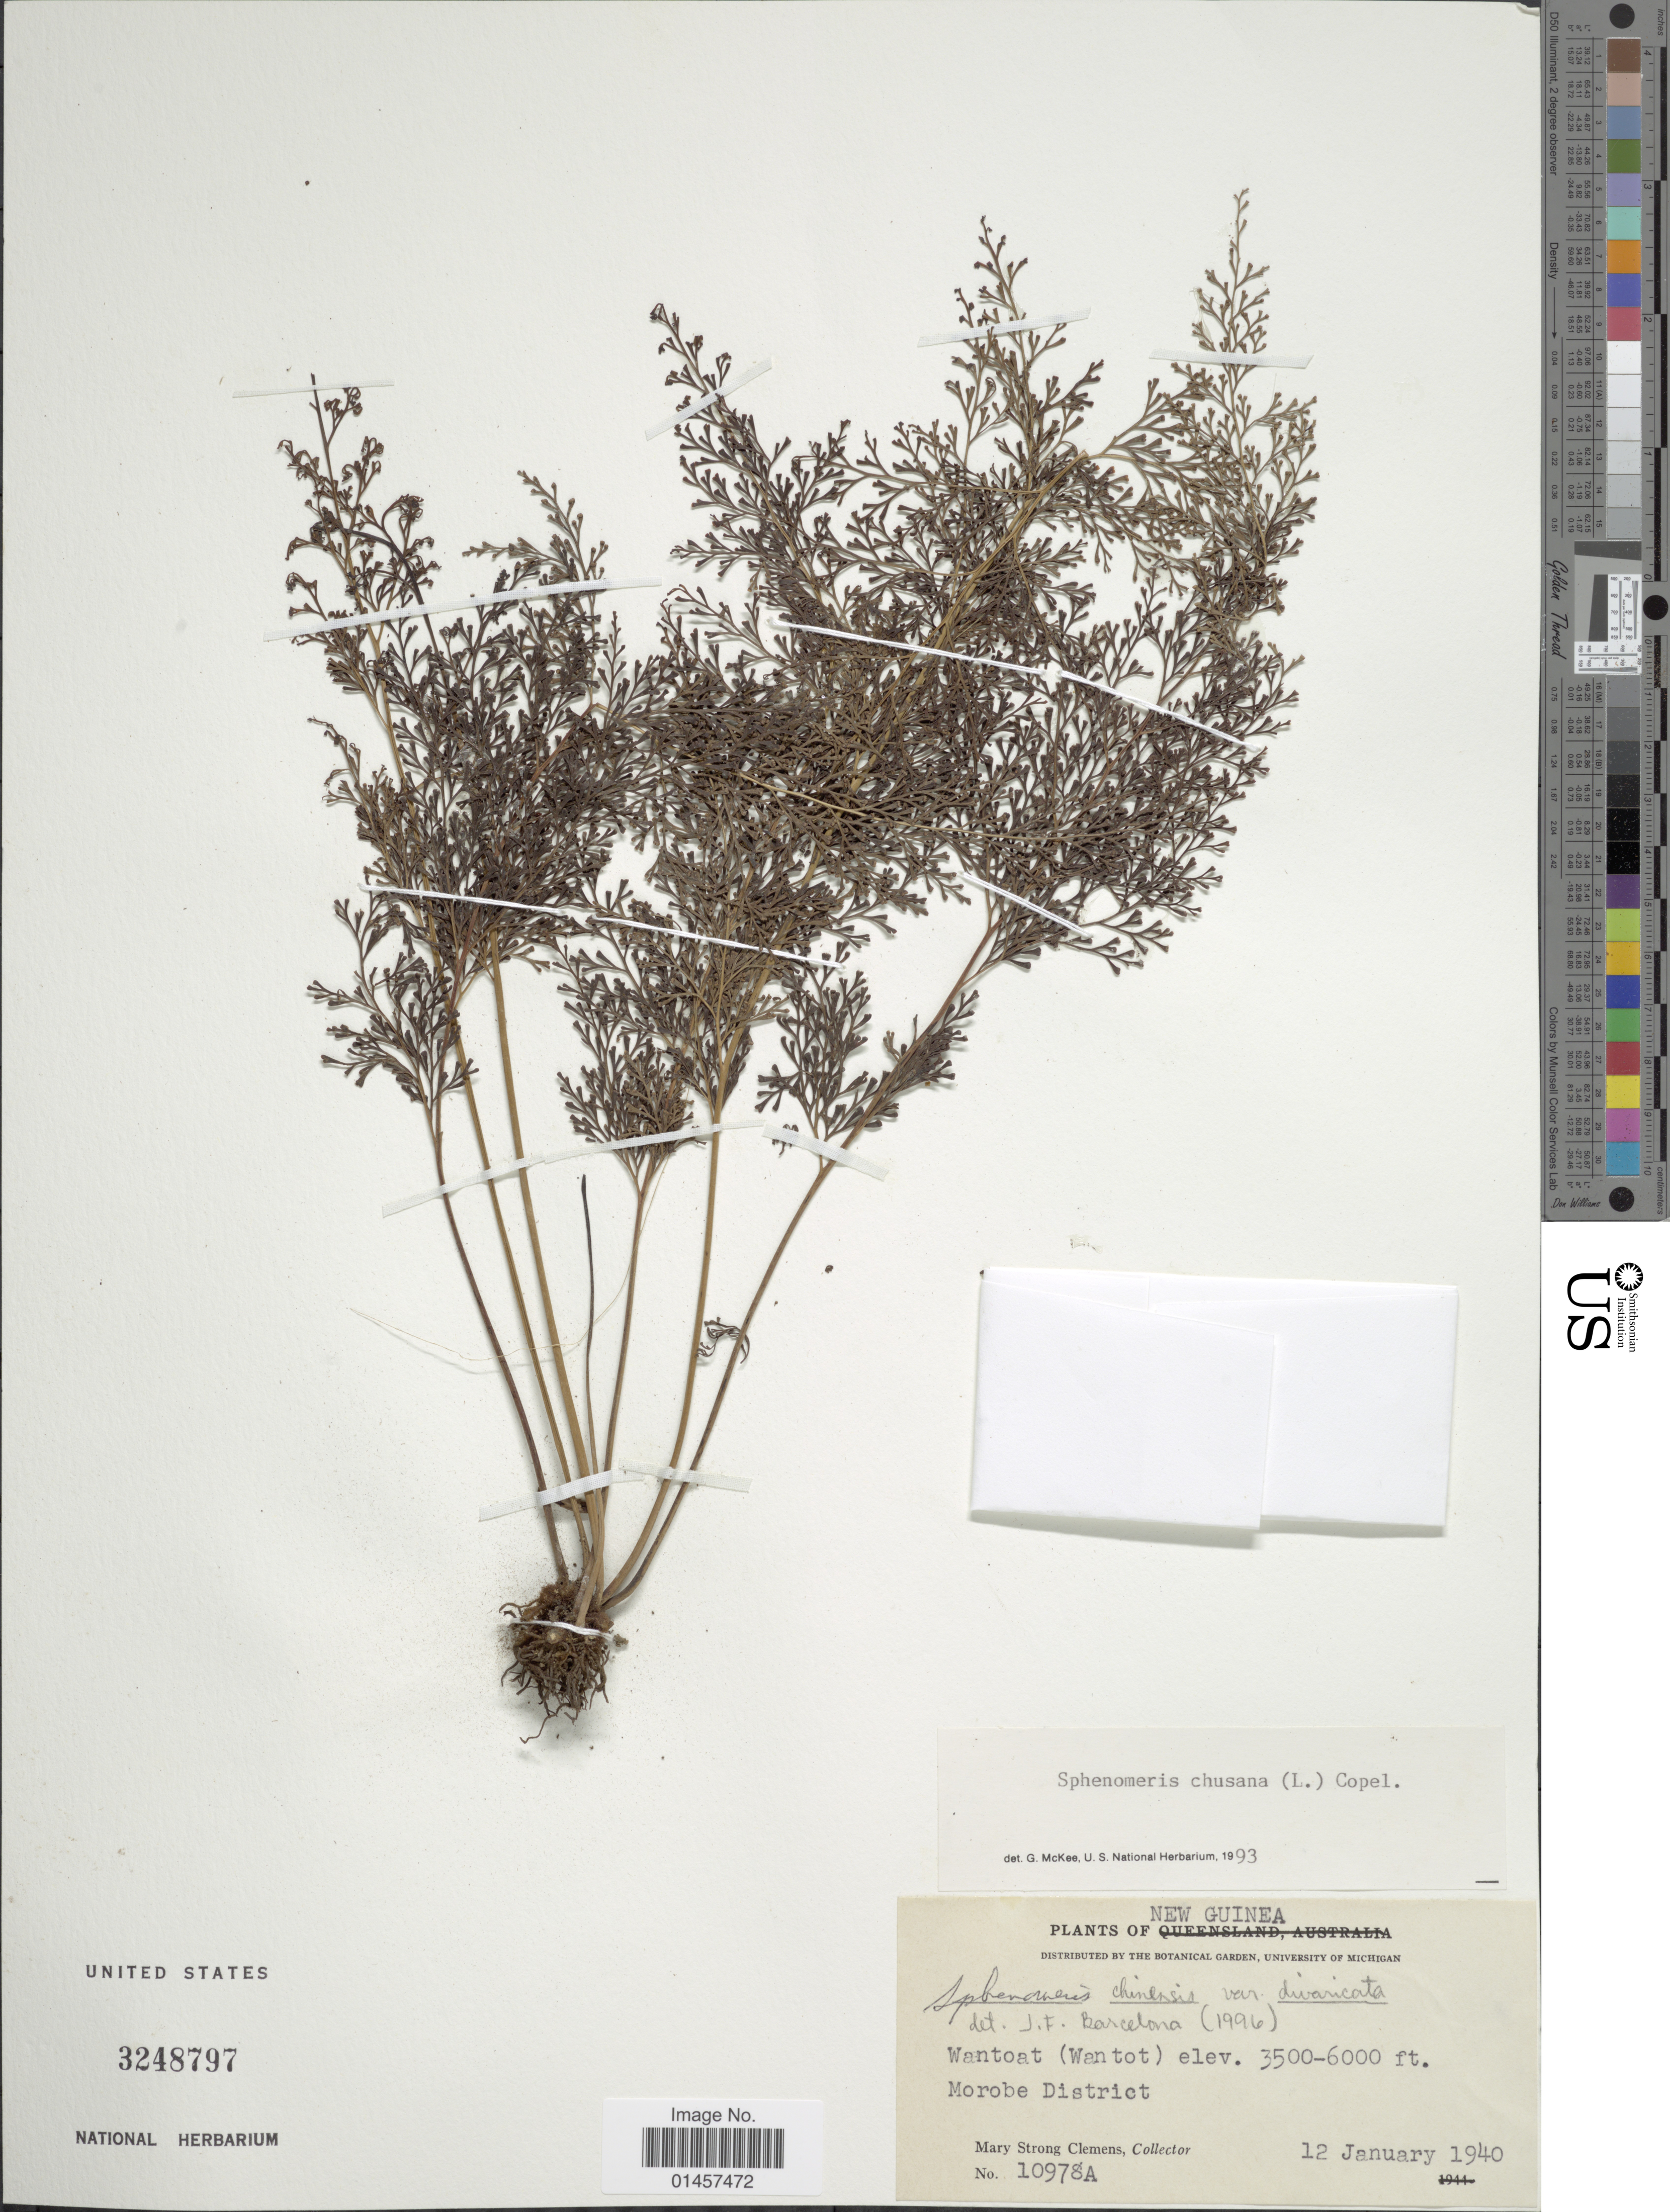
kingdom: Plantae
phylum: Tracheophyta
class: Polypodiopsida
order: Polypodiales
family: Lindsaeaceae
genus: Sphenomeris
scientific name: Sphenomeris chinensis var. divaricata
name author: (Christ) K.U. Kramer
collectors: M. S. Clemens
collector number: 10978A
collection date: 1940-01-12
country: Papua New Guinea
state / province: Morobe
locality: Wantoat(Wantot) Morobe District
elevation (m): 1067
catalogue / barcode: US 3248797